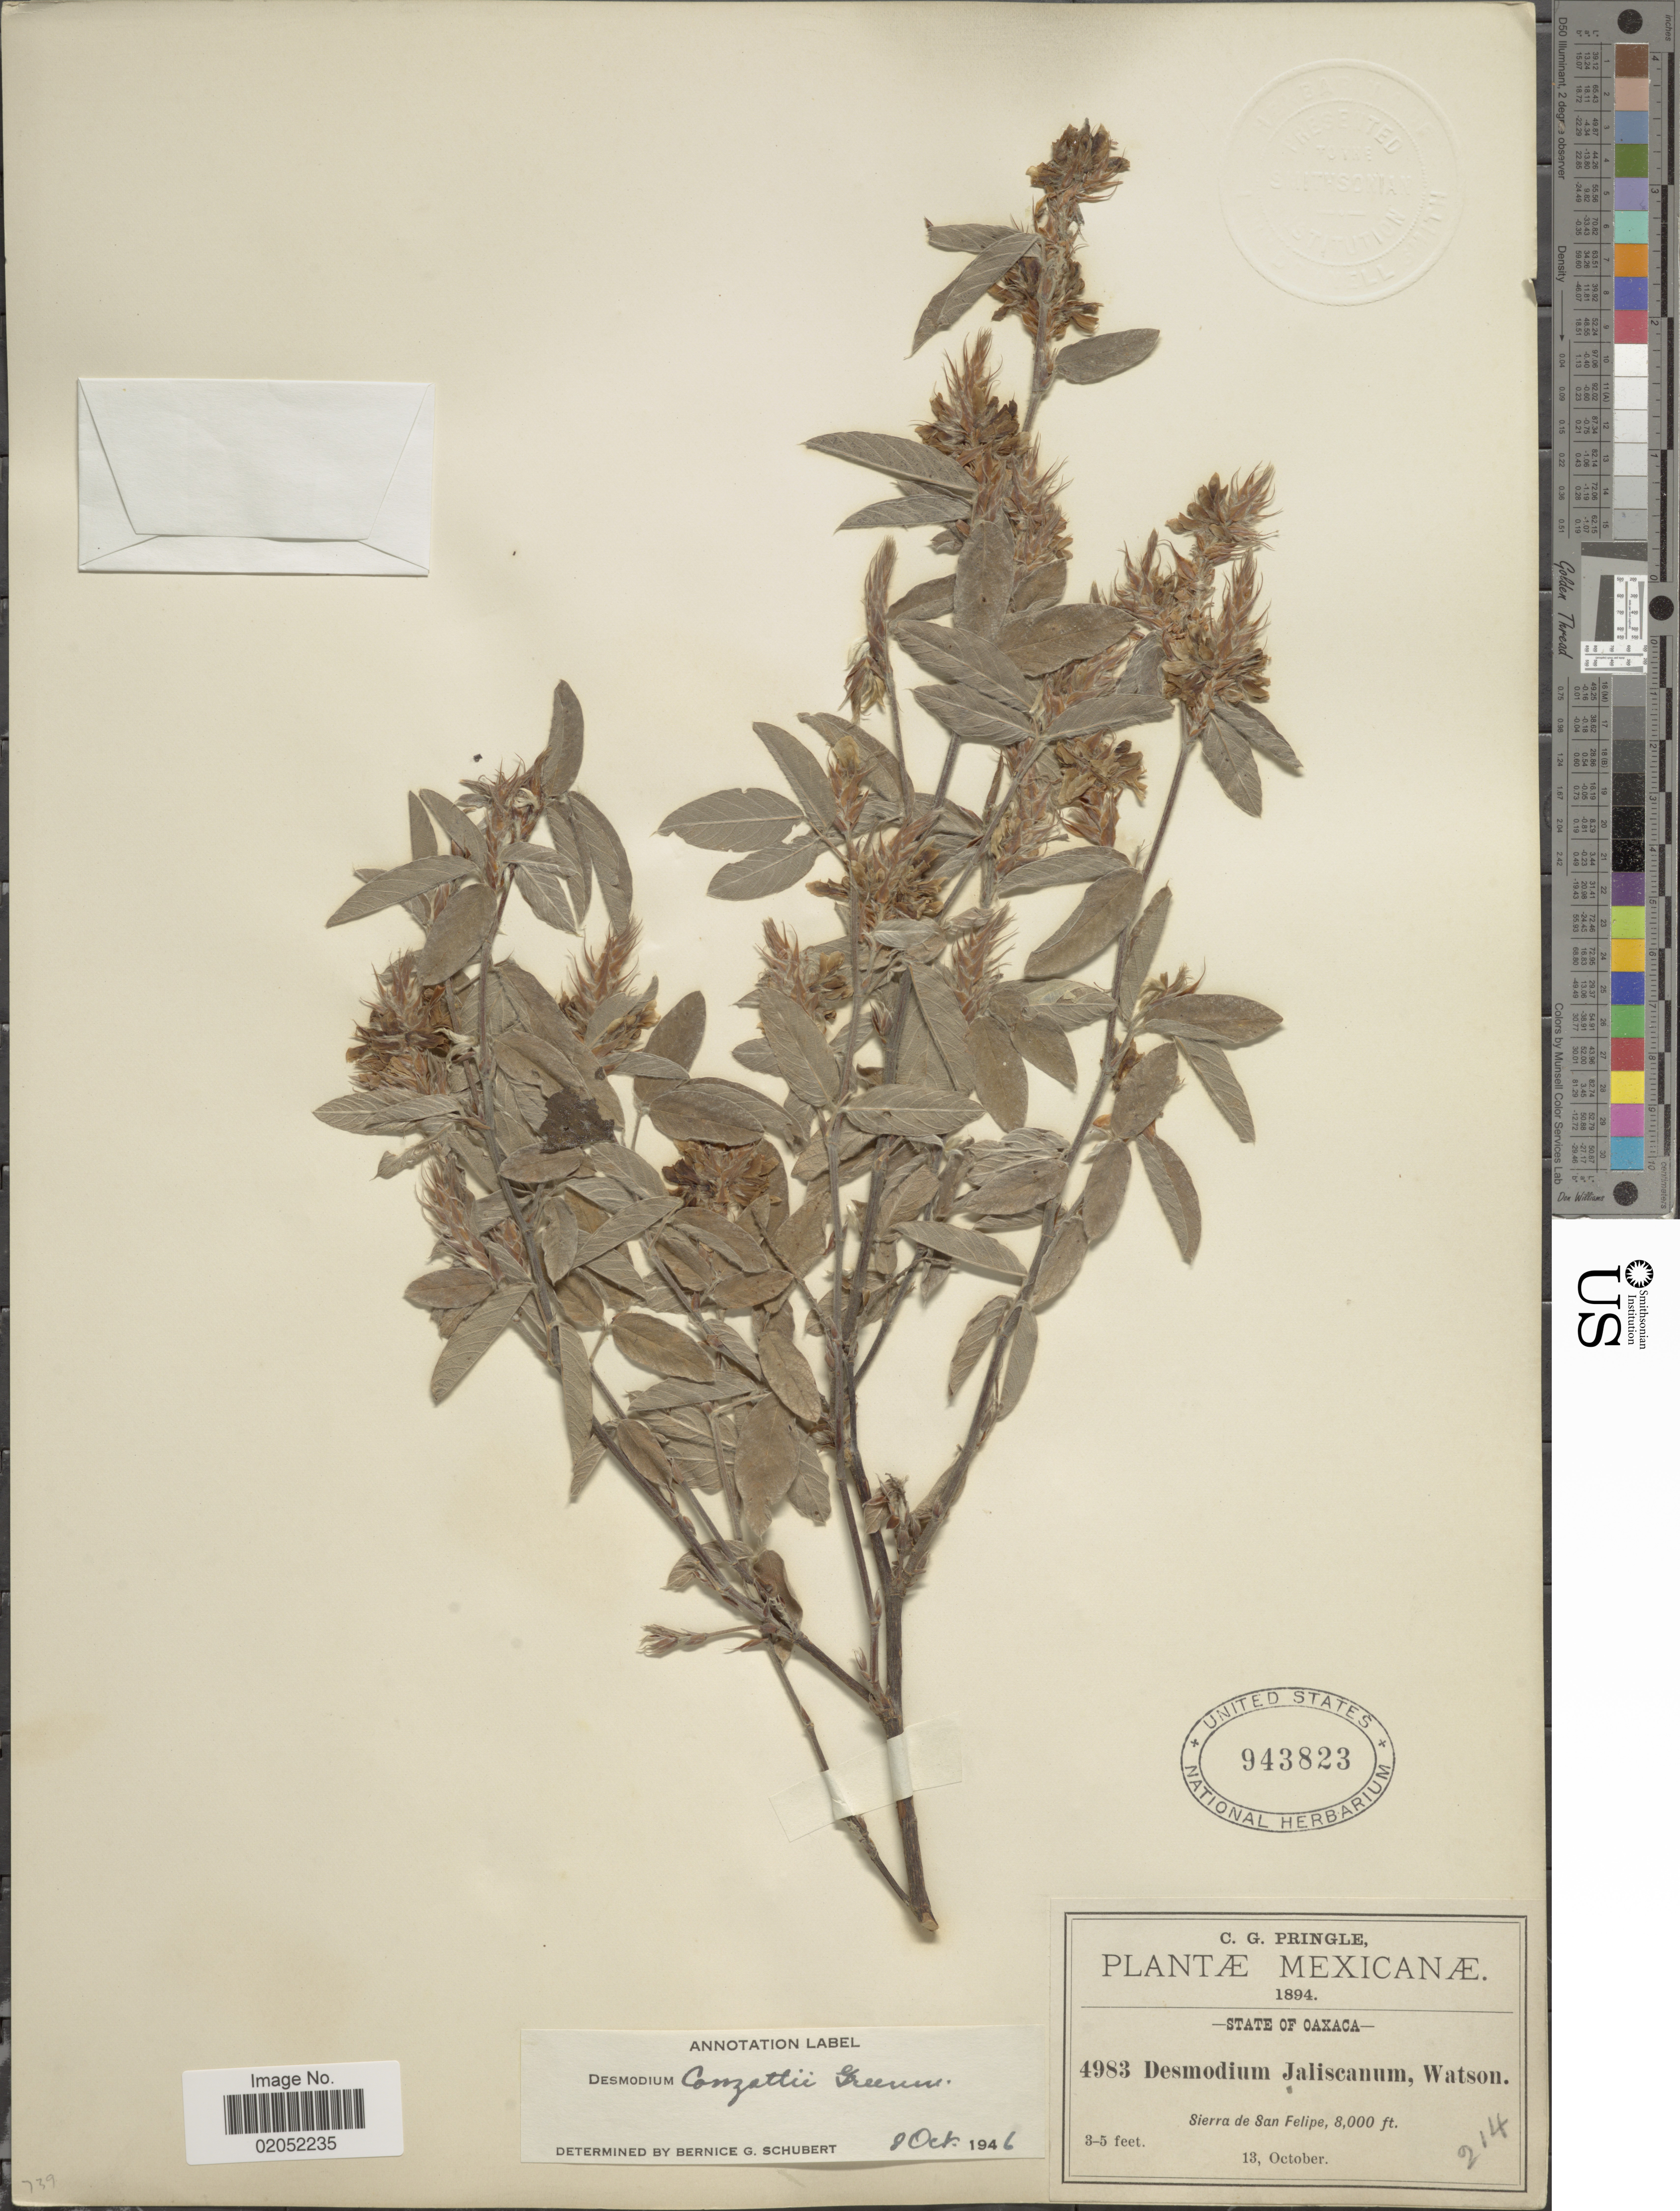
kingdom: Plantae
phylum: Tracheophyta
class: Magnoliopsida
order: Fabales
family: Fabaceae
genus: Desmodium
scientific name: Desmodium conzattii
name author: Greenm.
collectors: C. G. Pringle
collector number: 4983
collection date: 1894-10-13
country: Mexico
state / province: Oaxaca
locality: State of Oaxaca, Sierra de San Felipe.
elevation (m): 2438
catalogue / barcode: US 943823